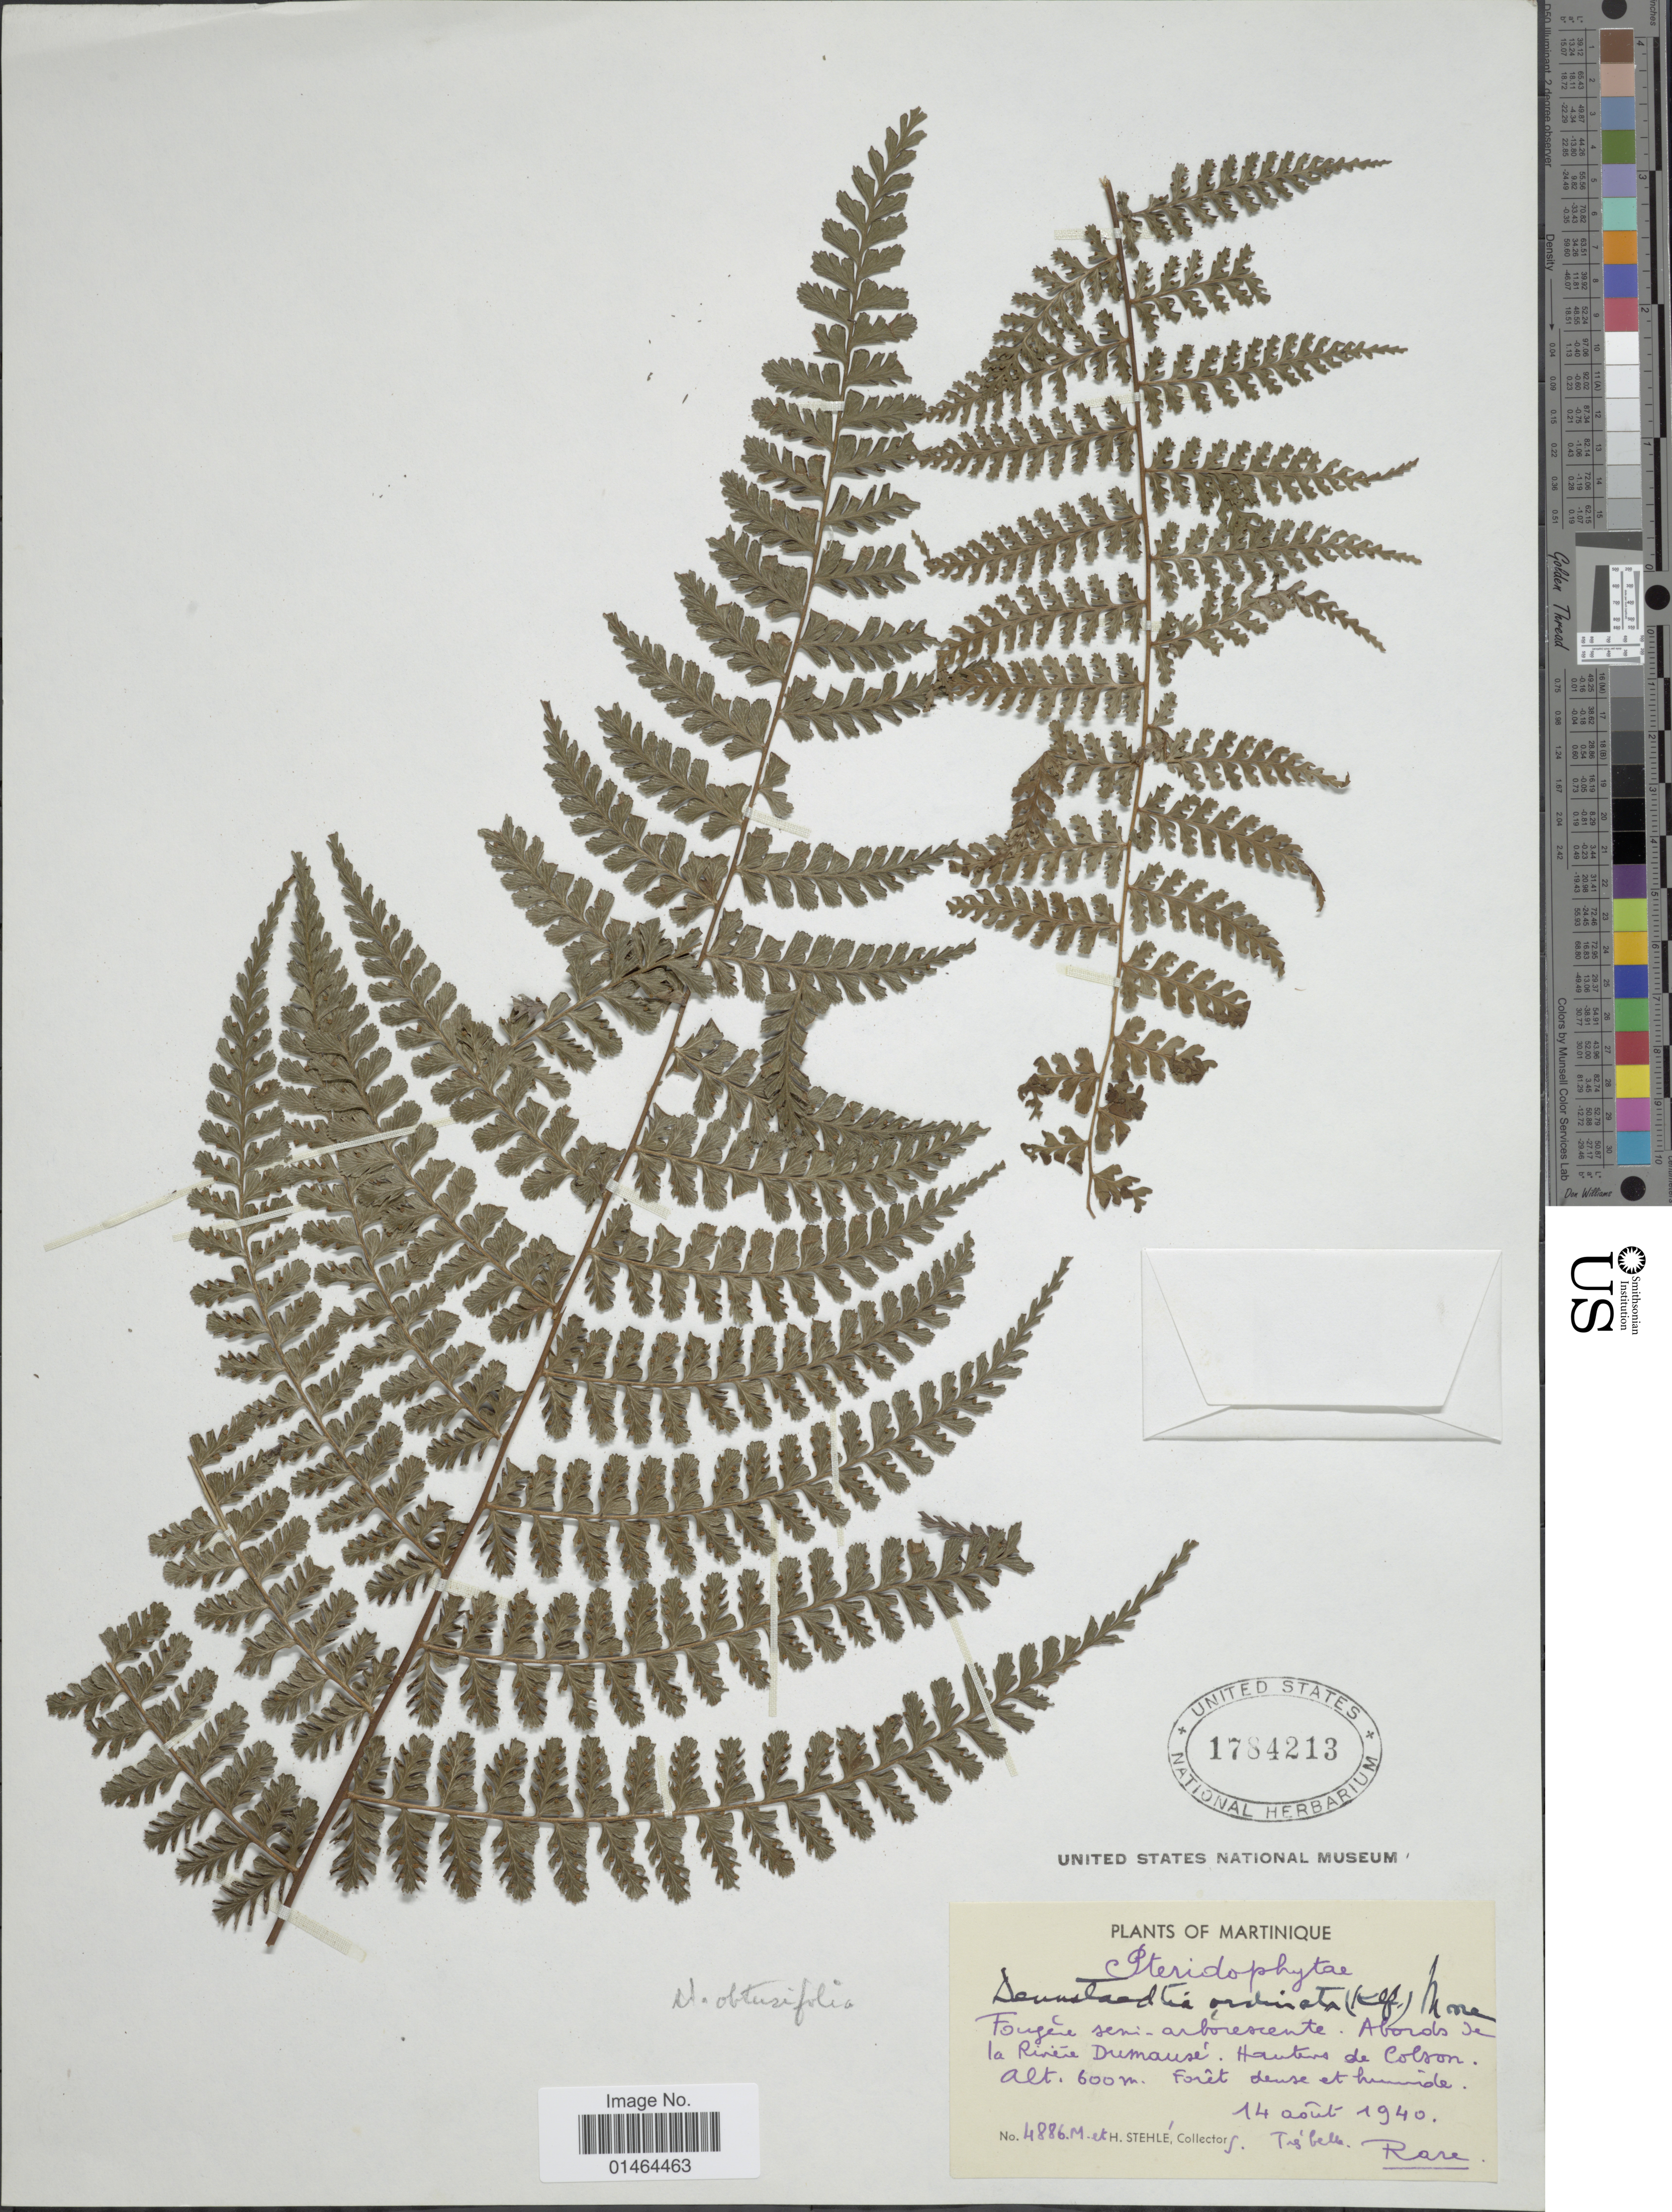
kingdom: Plantae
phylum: Tracheophyta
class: Polypodiopsida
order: Polypodiales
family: Dennstaedtiaceae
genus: Dennstaedtia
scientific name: Dennstaedtia dissecta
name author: (Sw.) T. Moore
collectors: M. Stehlé & H. Stehlé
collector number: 4886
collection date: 1940-08-14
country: Martinique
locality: Abords de la Rivière Dumauzé. Hauteurs de Colson.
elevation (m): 600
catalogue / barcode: US 1784213